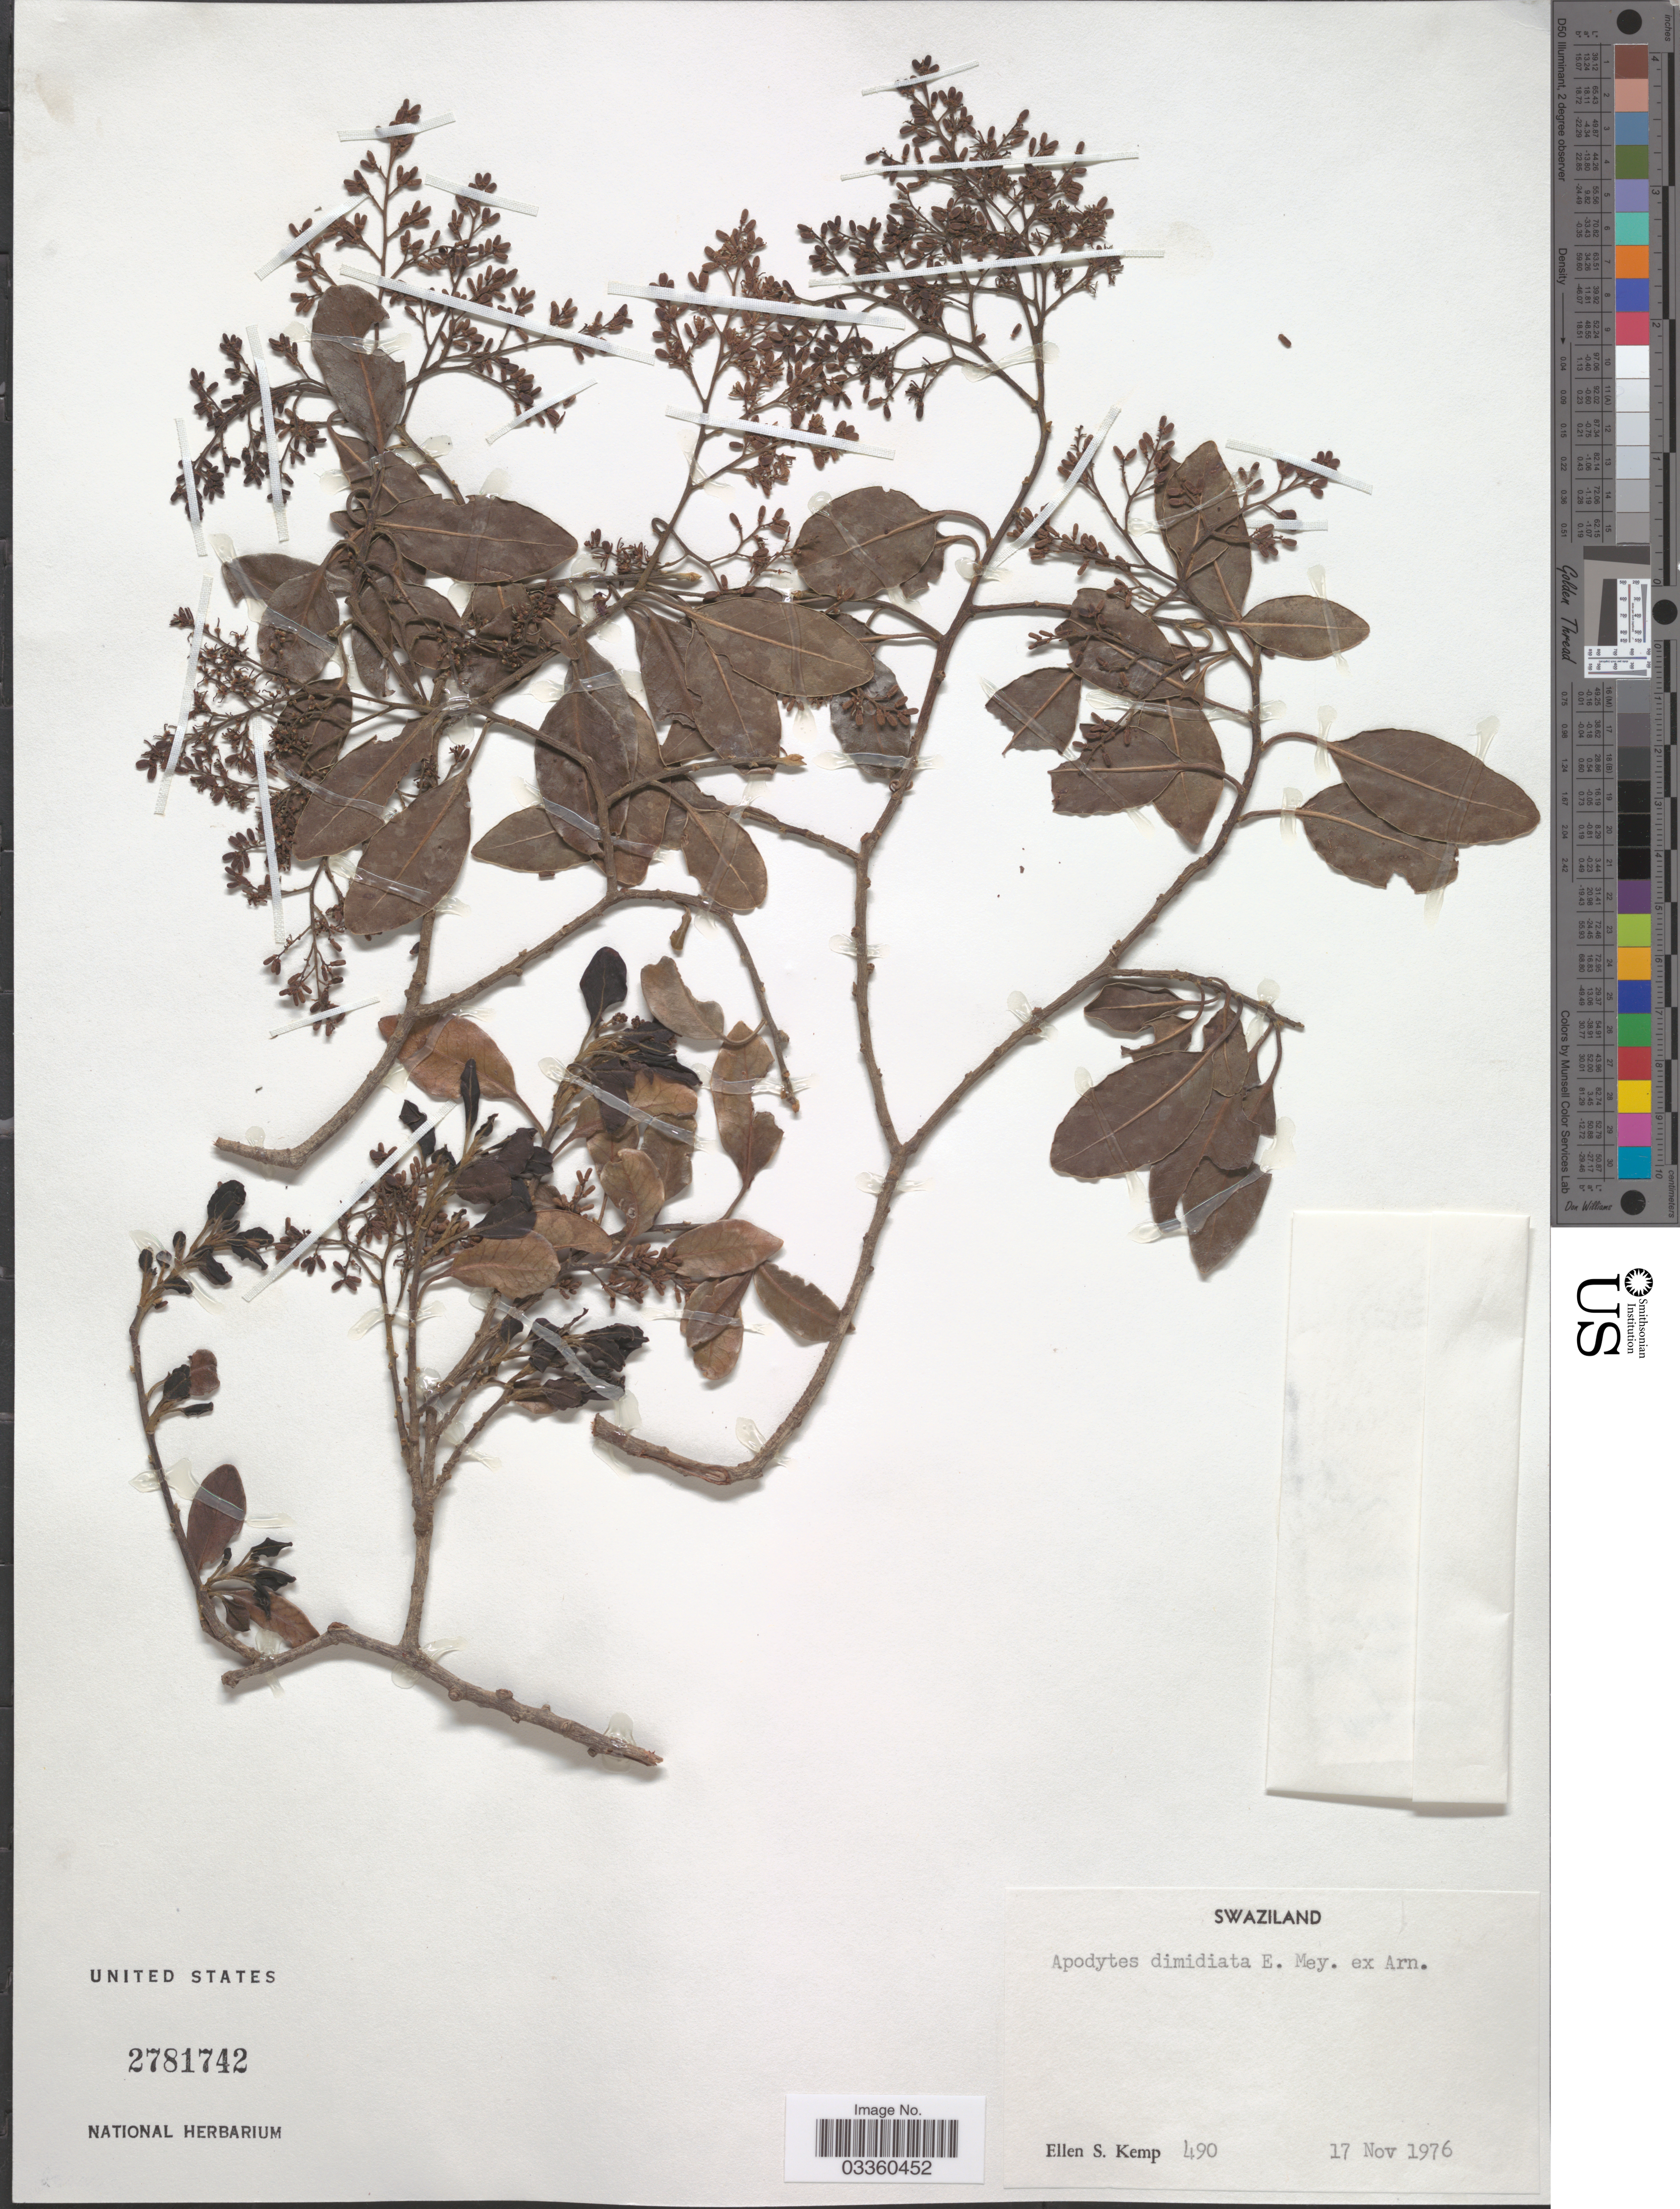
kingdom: Plantae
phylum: Tracheophyta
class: Magnoliopsida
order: Metteniusales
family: Metteniusaceae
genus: Apodytes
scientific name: Apodytes dimidiata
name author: E. Mey. ex Arn.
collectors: E. S. Kemp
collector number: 490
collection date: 1976-11-17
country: Eswatini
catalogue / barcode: US 2781742